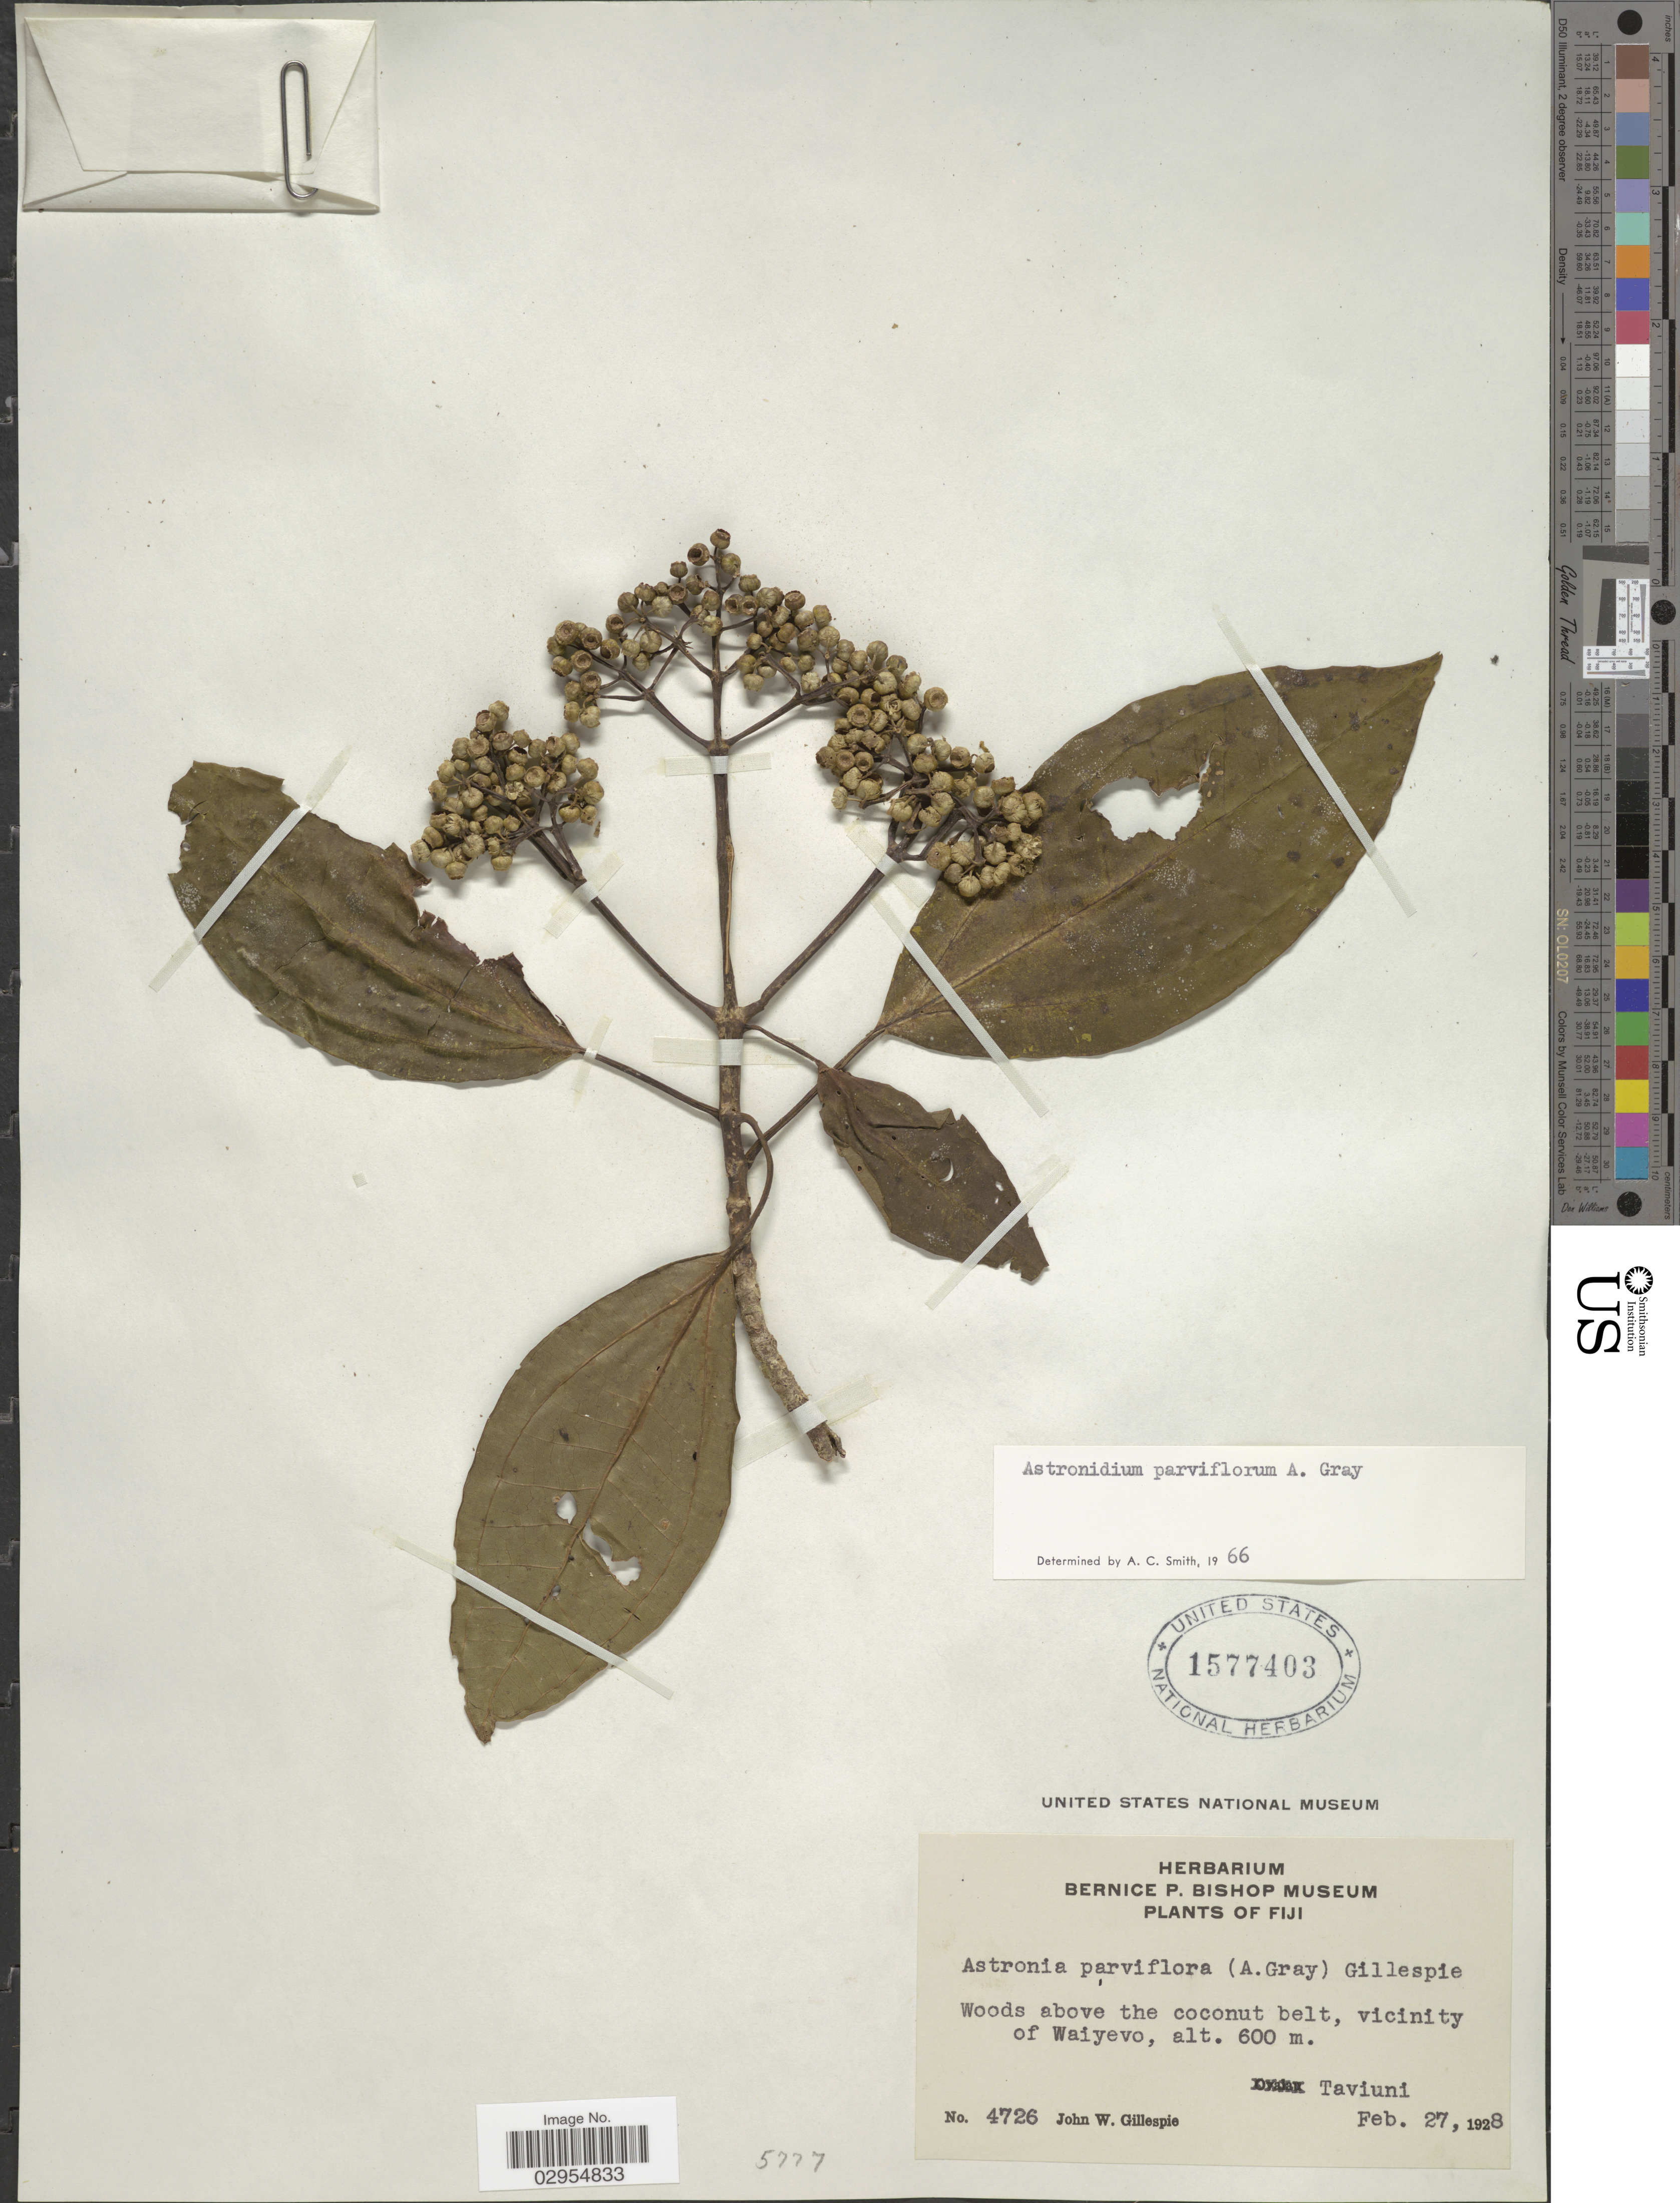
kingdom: Plantae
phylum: Tracheophyta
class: Magnoliopsida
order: Myrtales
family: Melastomataceae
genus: Astronidium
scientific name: Astronidium parviflorum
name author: A. Gray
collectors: J. W. Gillespie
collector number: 4726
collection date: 1928-02-27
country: Fiji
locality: Woods above the coconut belt, vicinity of Waiyevo. Taviuni.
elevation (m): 600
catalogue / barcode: US 1577403